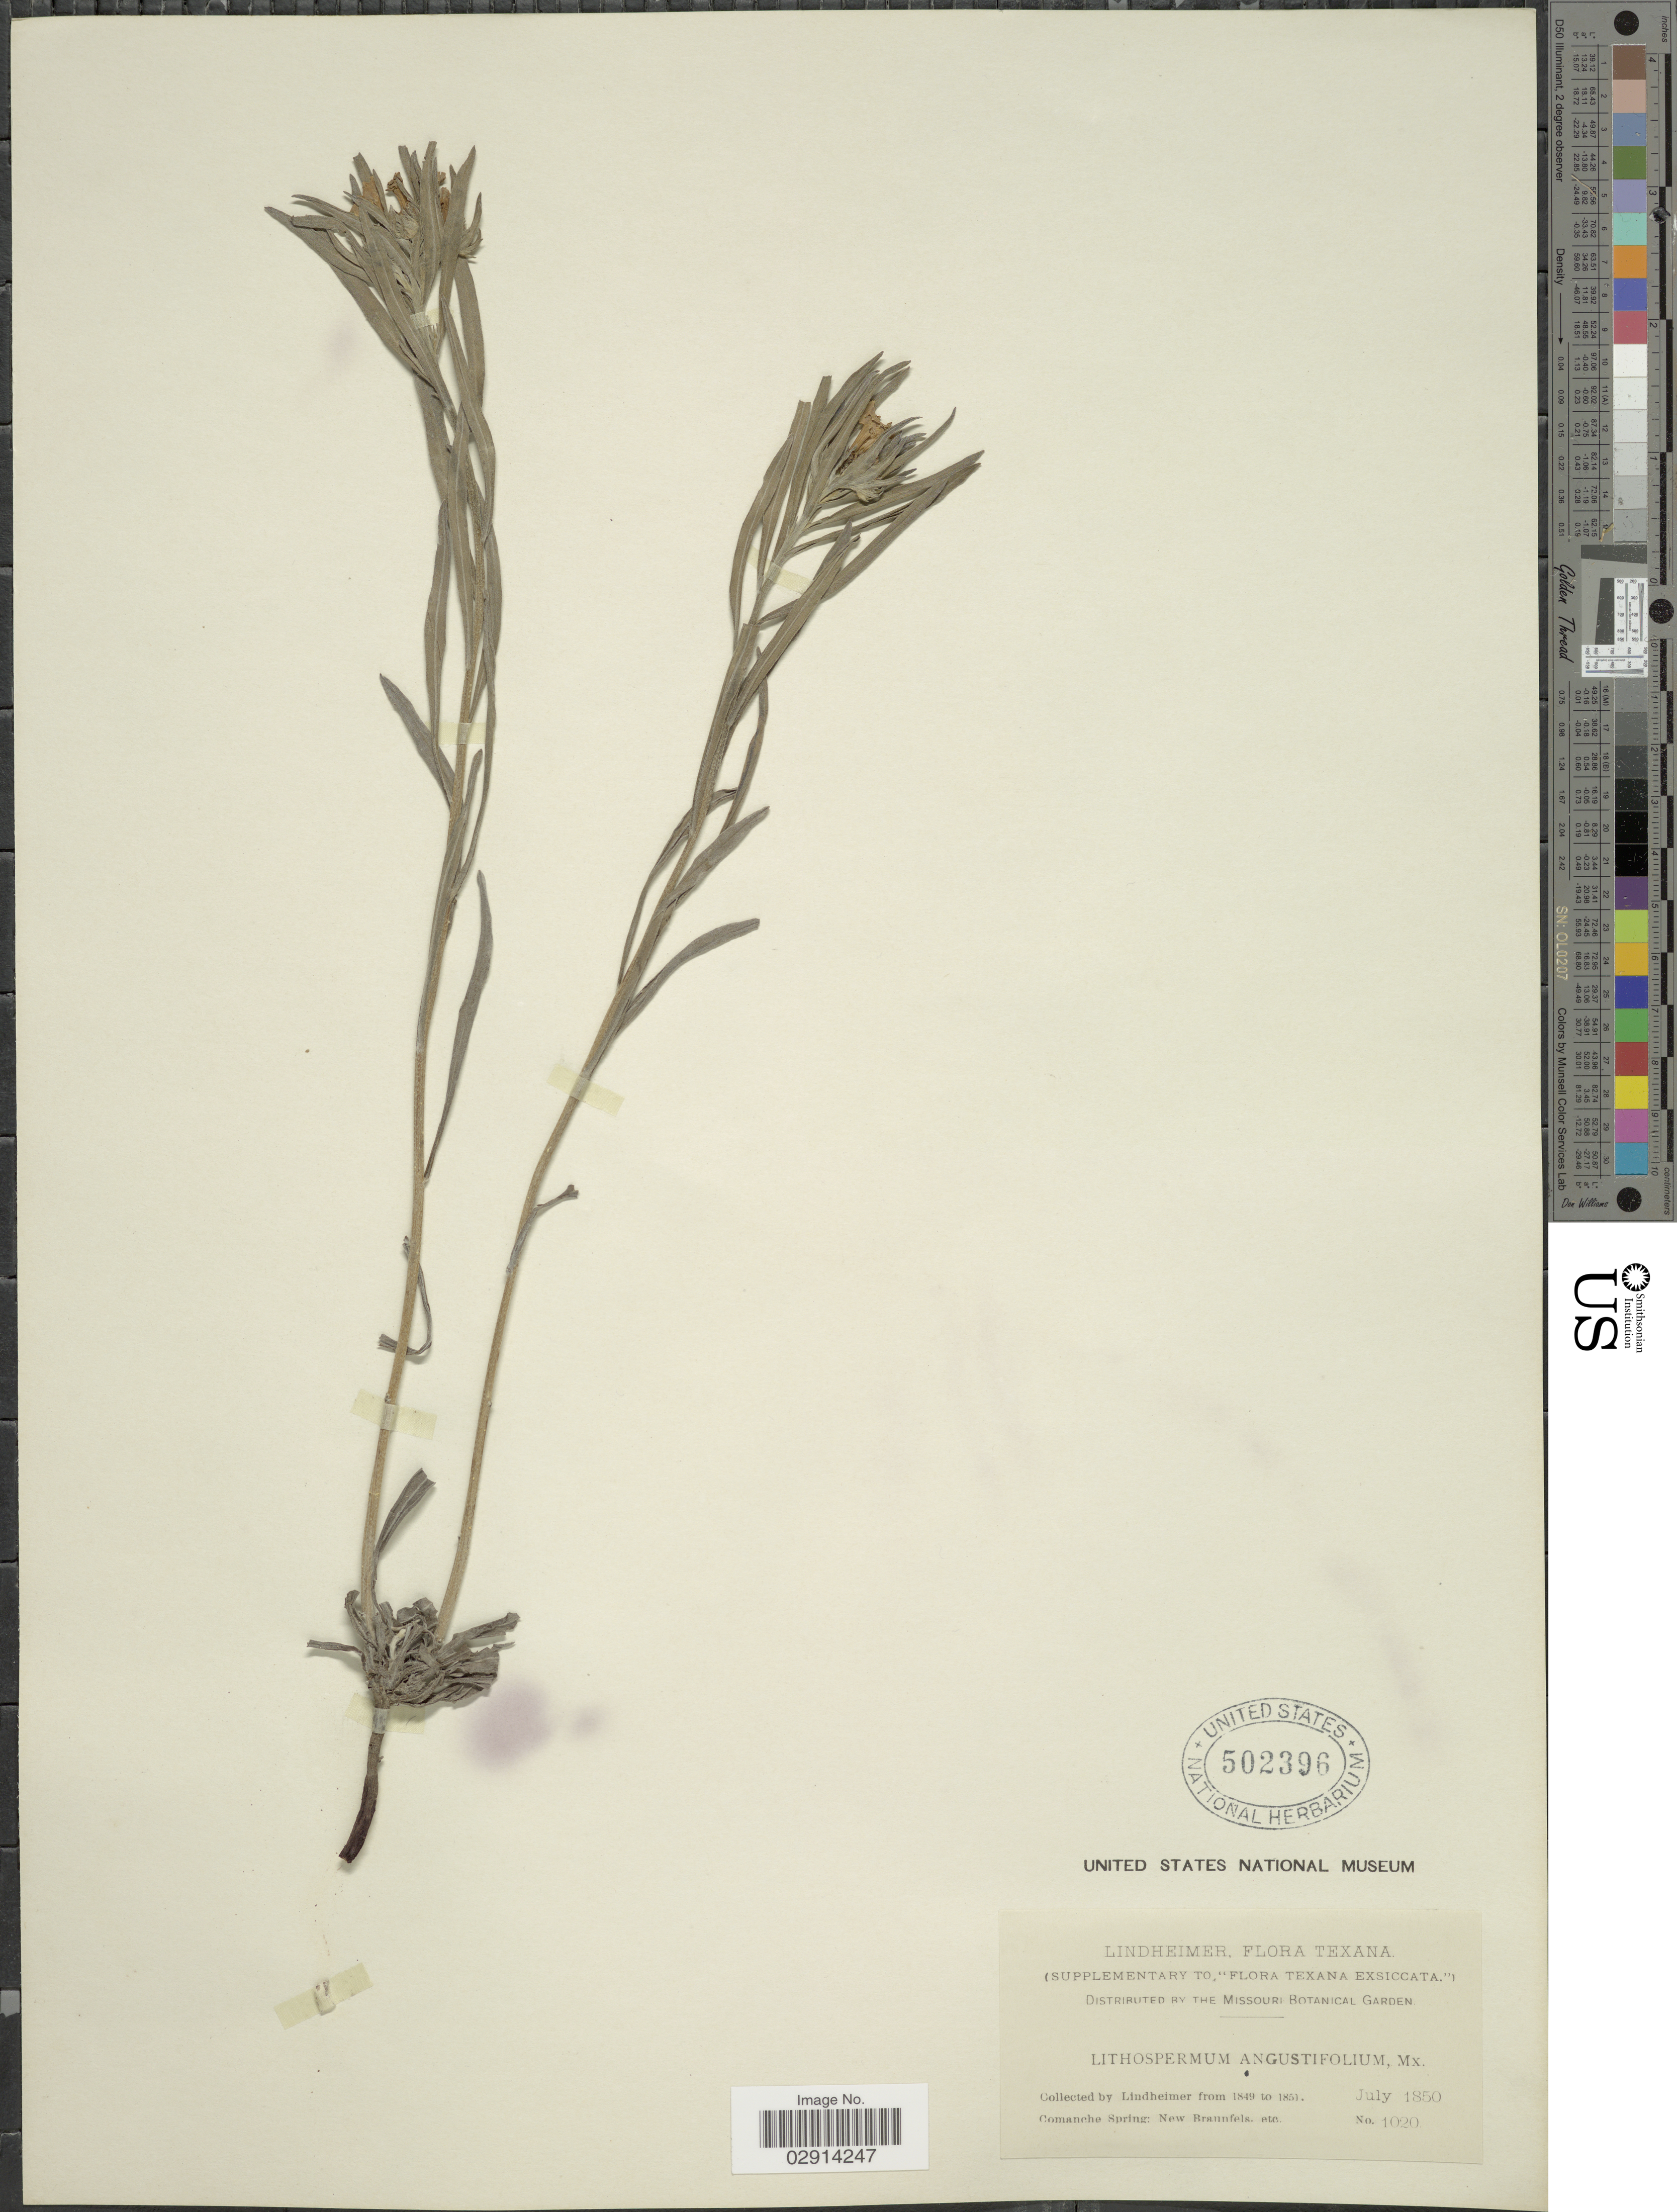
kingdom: Plantae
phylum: Tracheophyta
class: Magnoliopsida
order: Boraginales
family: Boraginaceae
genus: Lithospermum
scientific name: Lithospermum incisum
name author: Lehm.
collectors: -. Lindheimer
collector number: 1020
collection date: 1850-07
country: United States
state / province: Texas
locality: Comanche Spring: New Braunfels, etc.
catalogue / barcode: US 502396